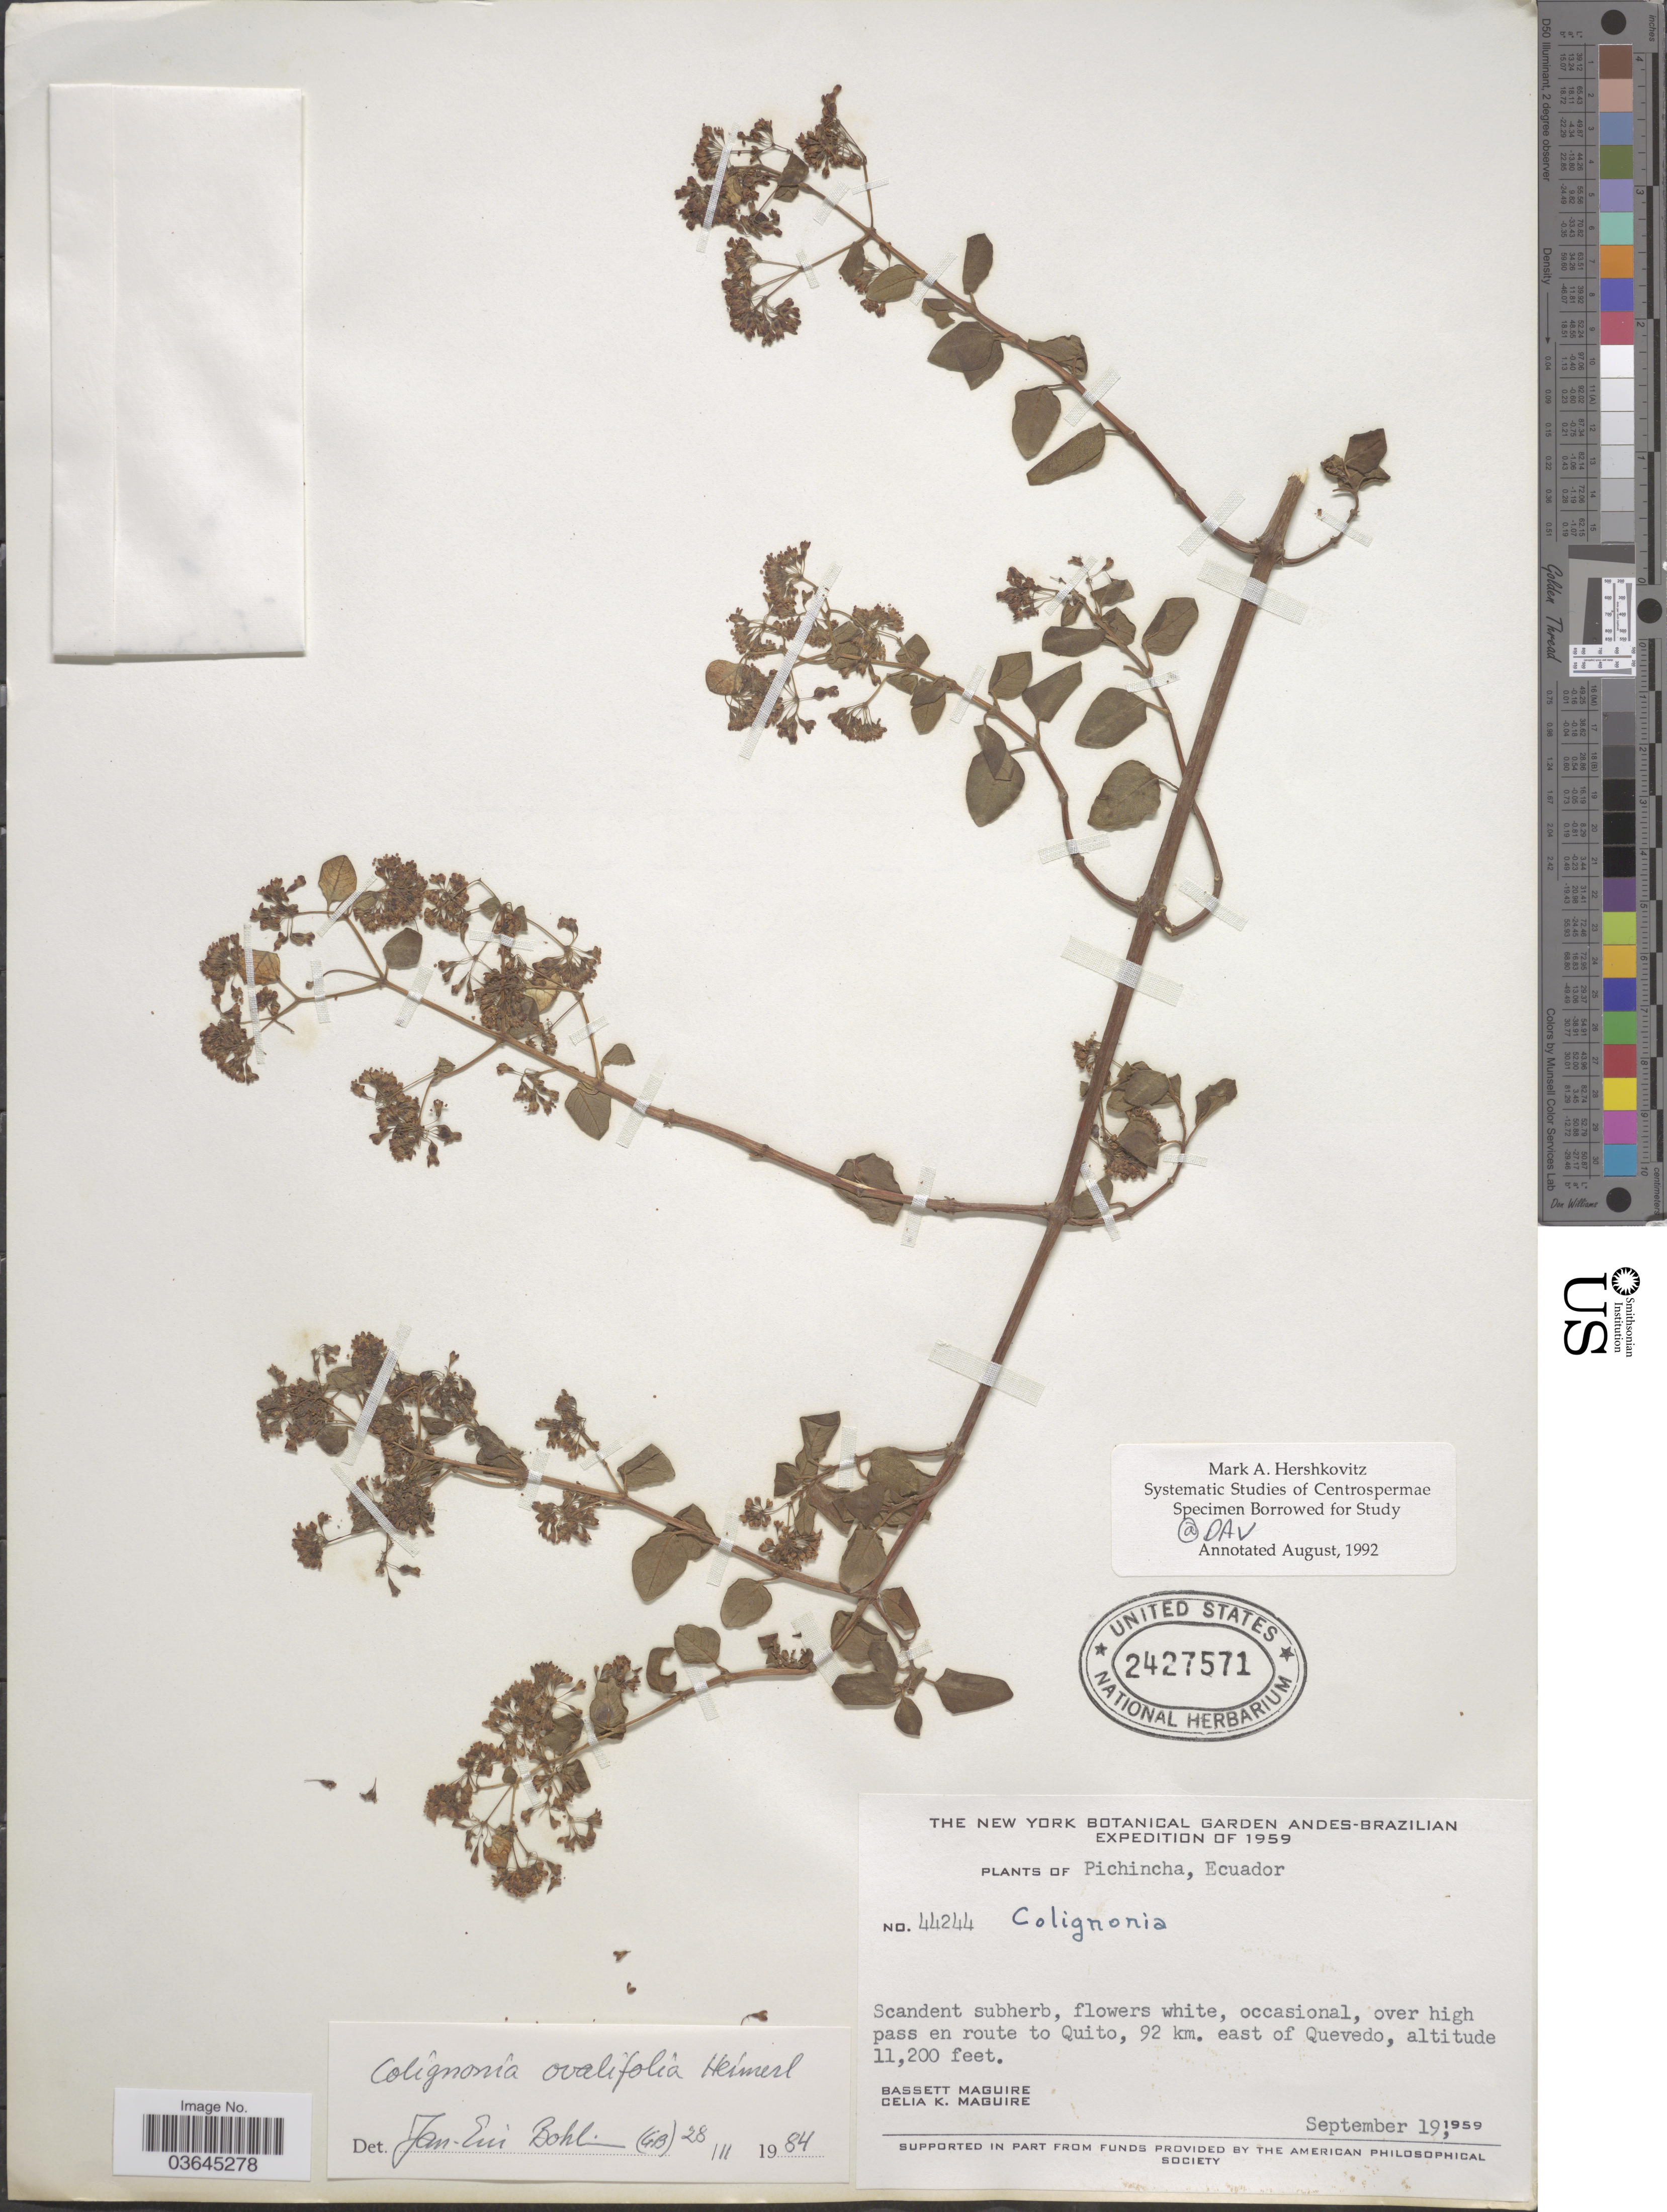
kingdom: Plantae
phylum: Tracheophyta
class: Magnoliopsida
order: Caryophyllales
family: Nyctaginaceae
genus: Colignonia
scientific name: Colignonia ovalifolia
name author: Heimerl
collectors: B. Maguire & C. K. Maguire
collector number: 44244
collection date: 1959-09-19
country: Ecuador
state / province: Pichincha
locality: Over high pass en route to Quito, 92 km. east of Quevedo.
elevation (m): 3414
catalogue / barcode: US 2427571